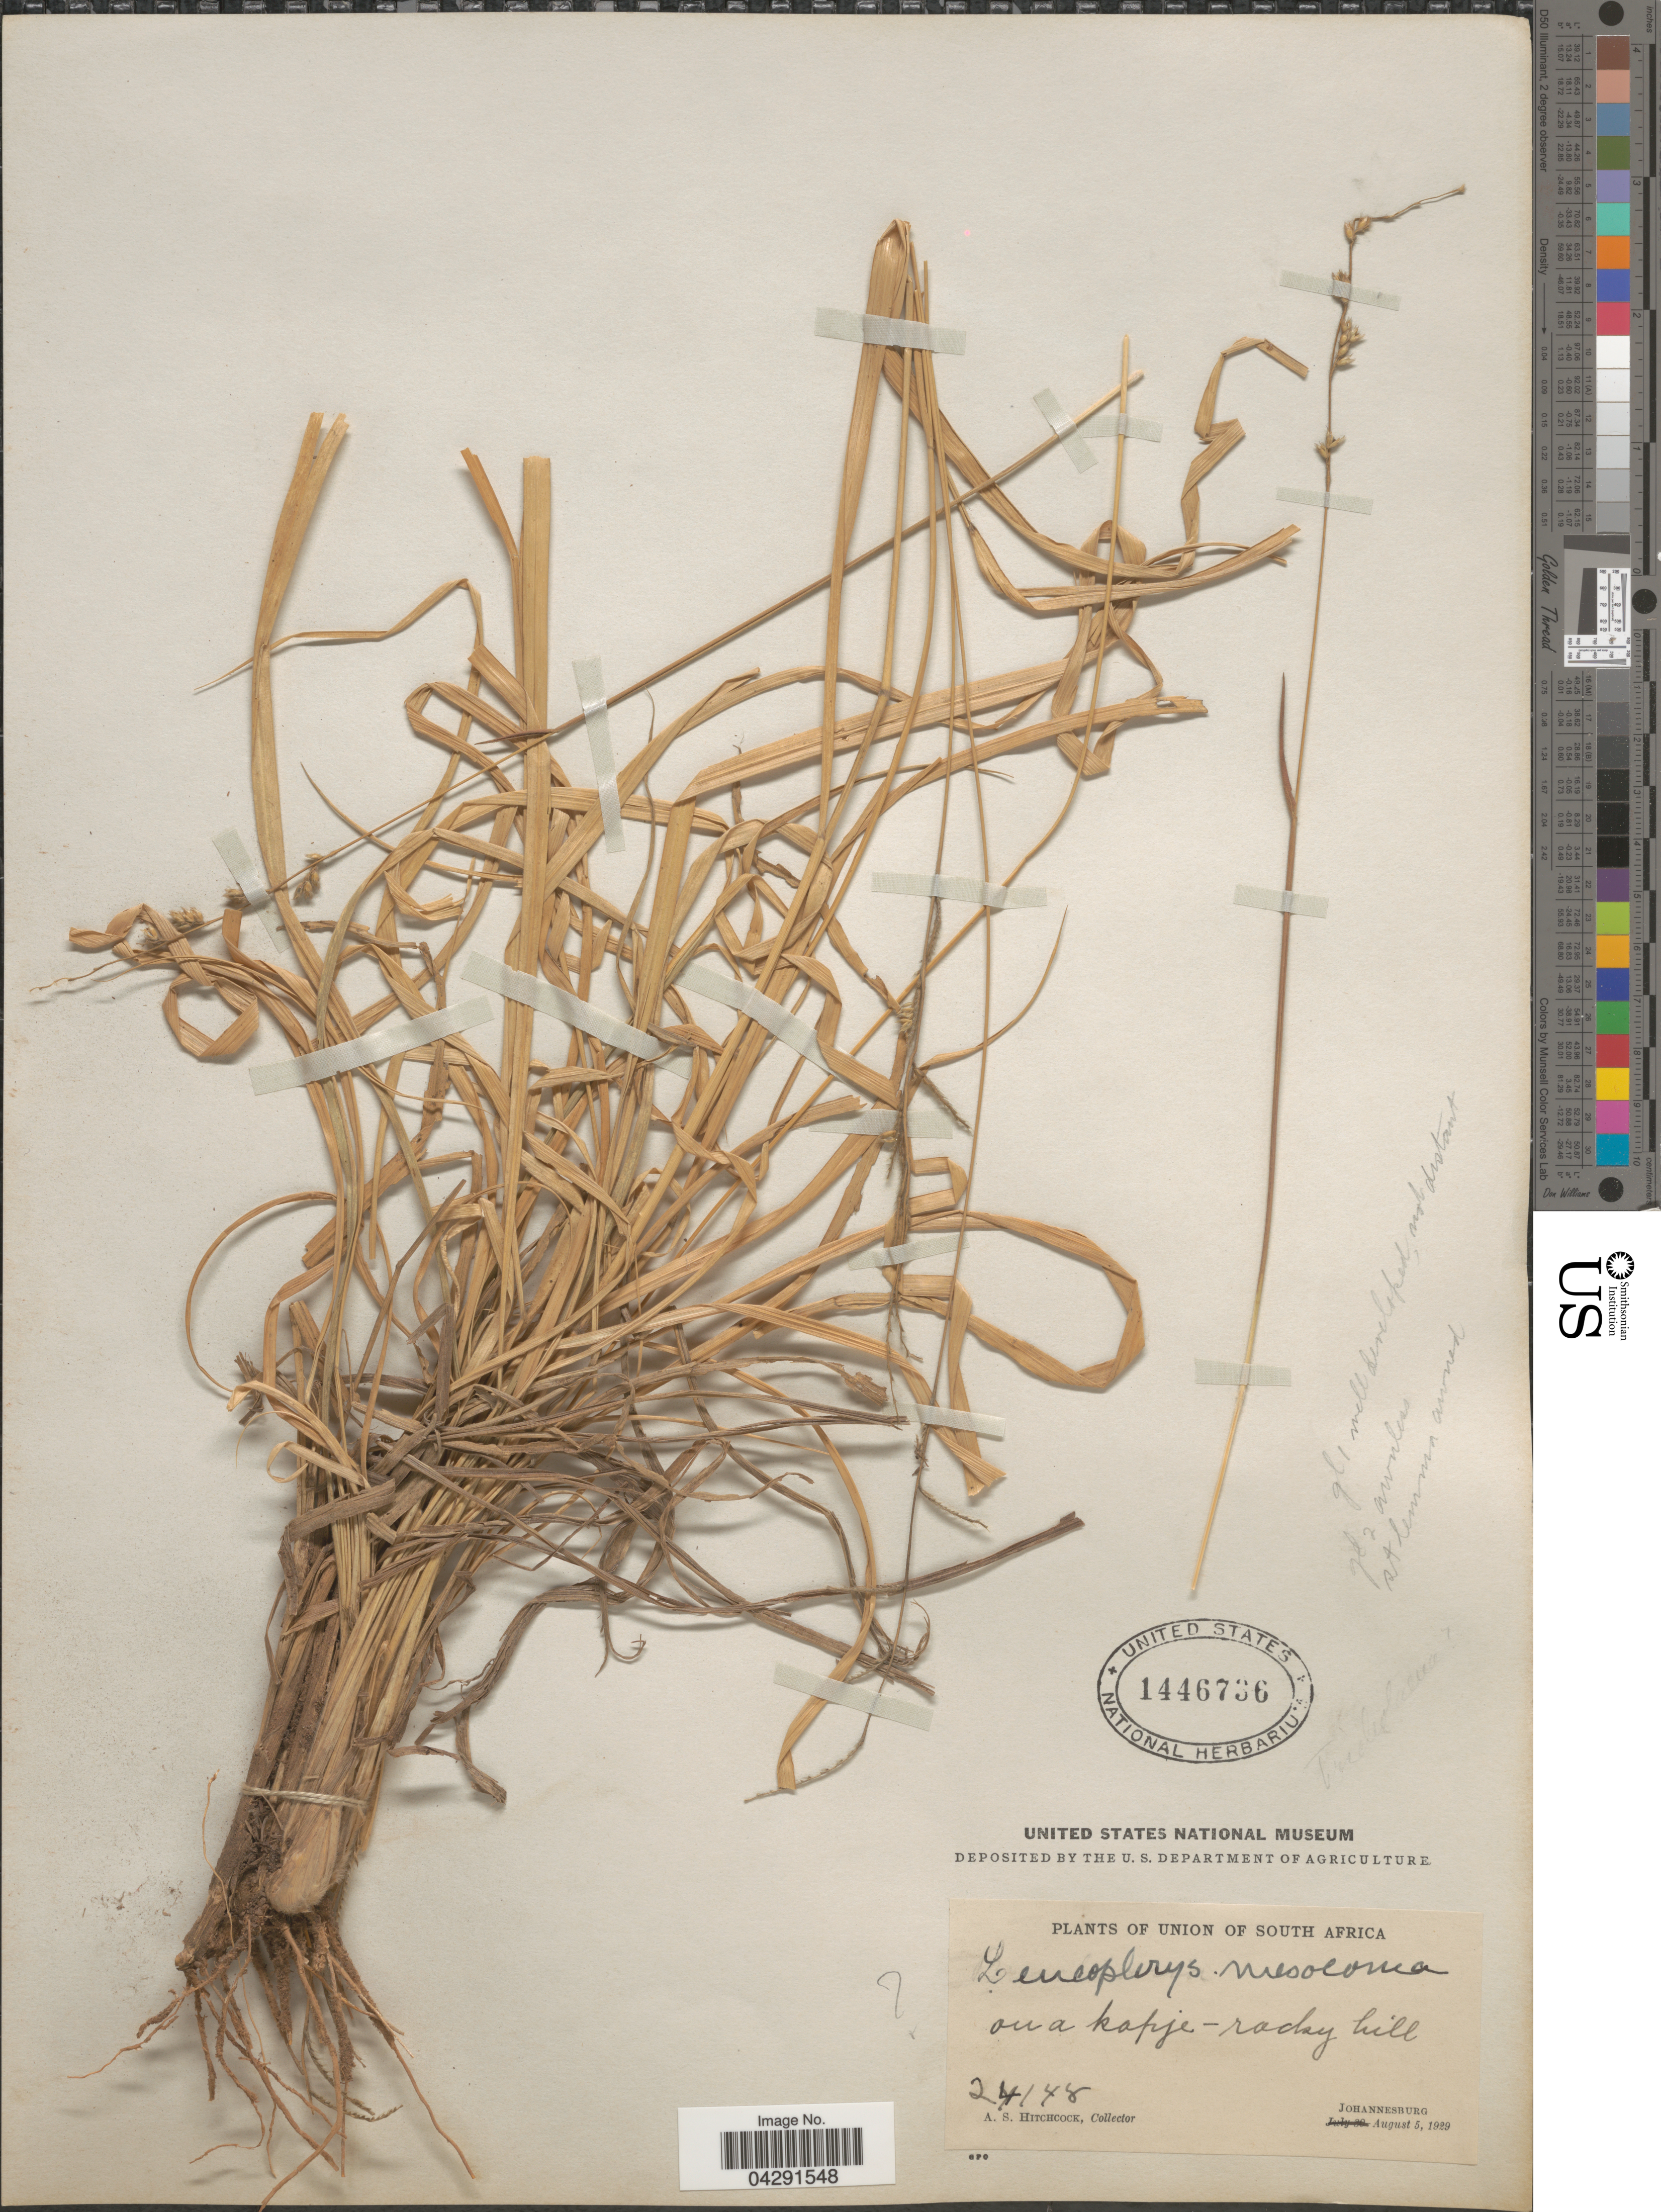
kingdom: Plantae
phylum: Tracheophyta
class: Liliopsida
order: Poales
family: Poaceae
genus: Melinis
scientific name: Melinis sp.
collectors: A. S. Hitchcock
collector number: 24148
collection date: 1929-08-05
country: South Africa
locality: Union of South Africa. On a kopje - rocky hill. Johannesburg.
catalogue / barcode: US 1446736